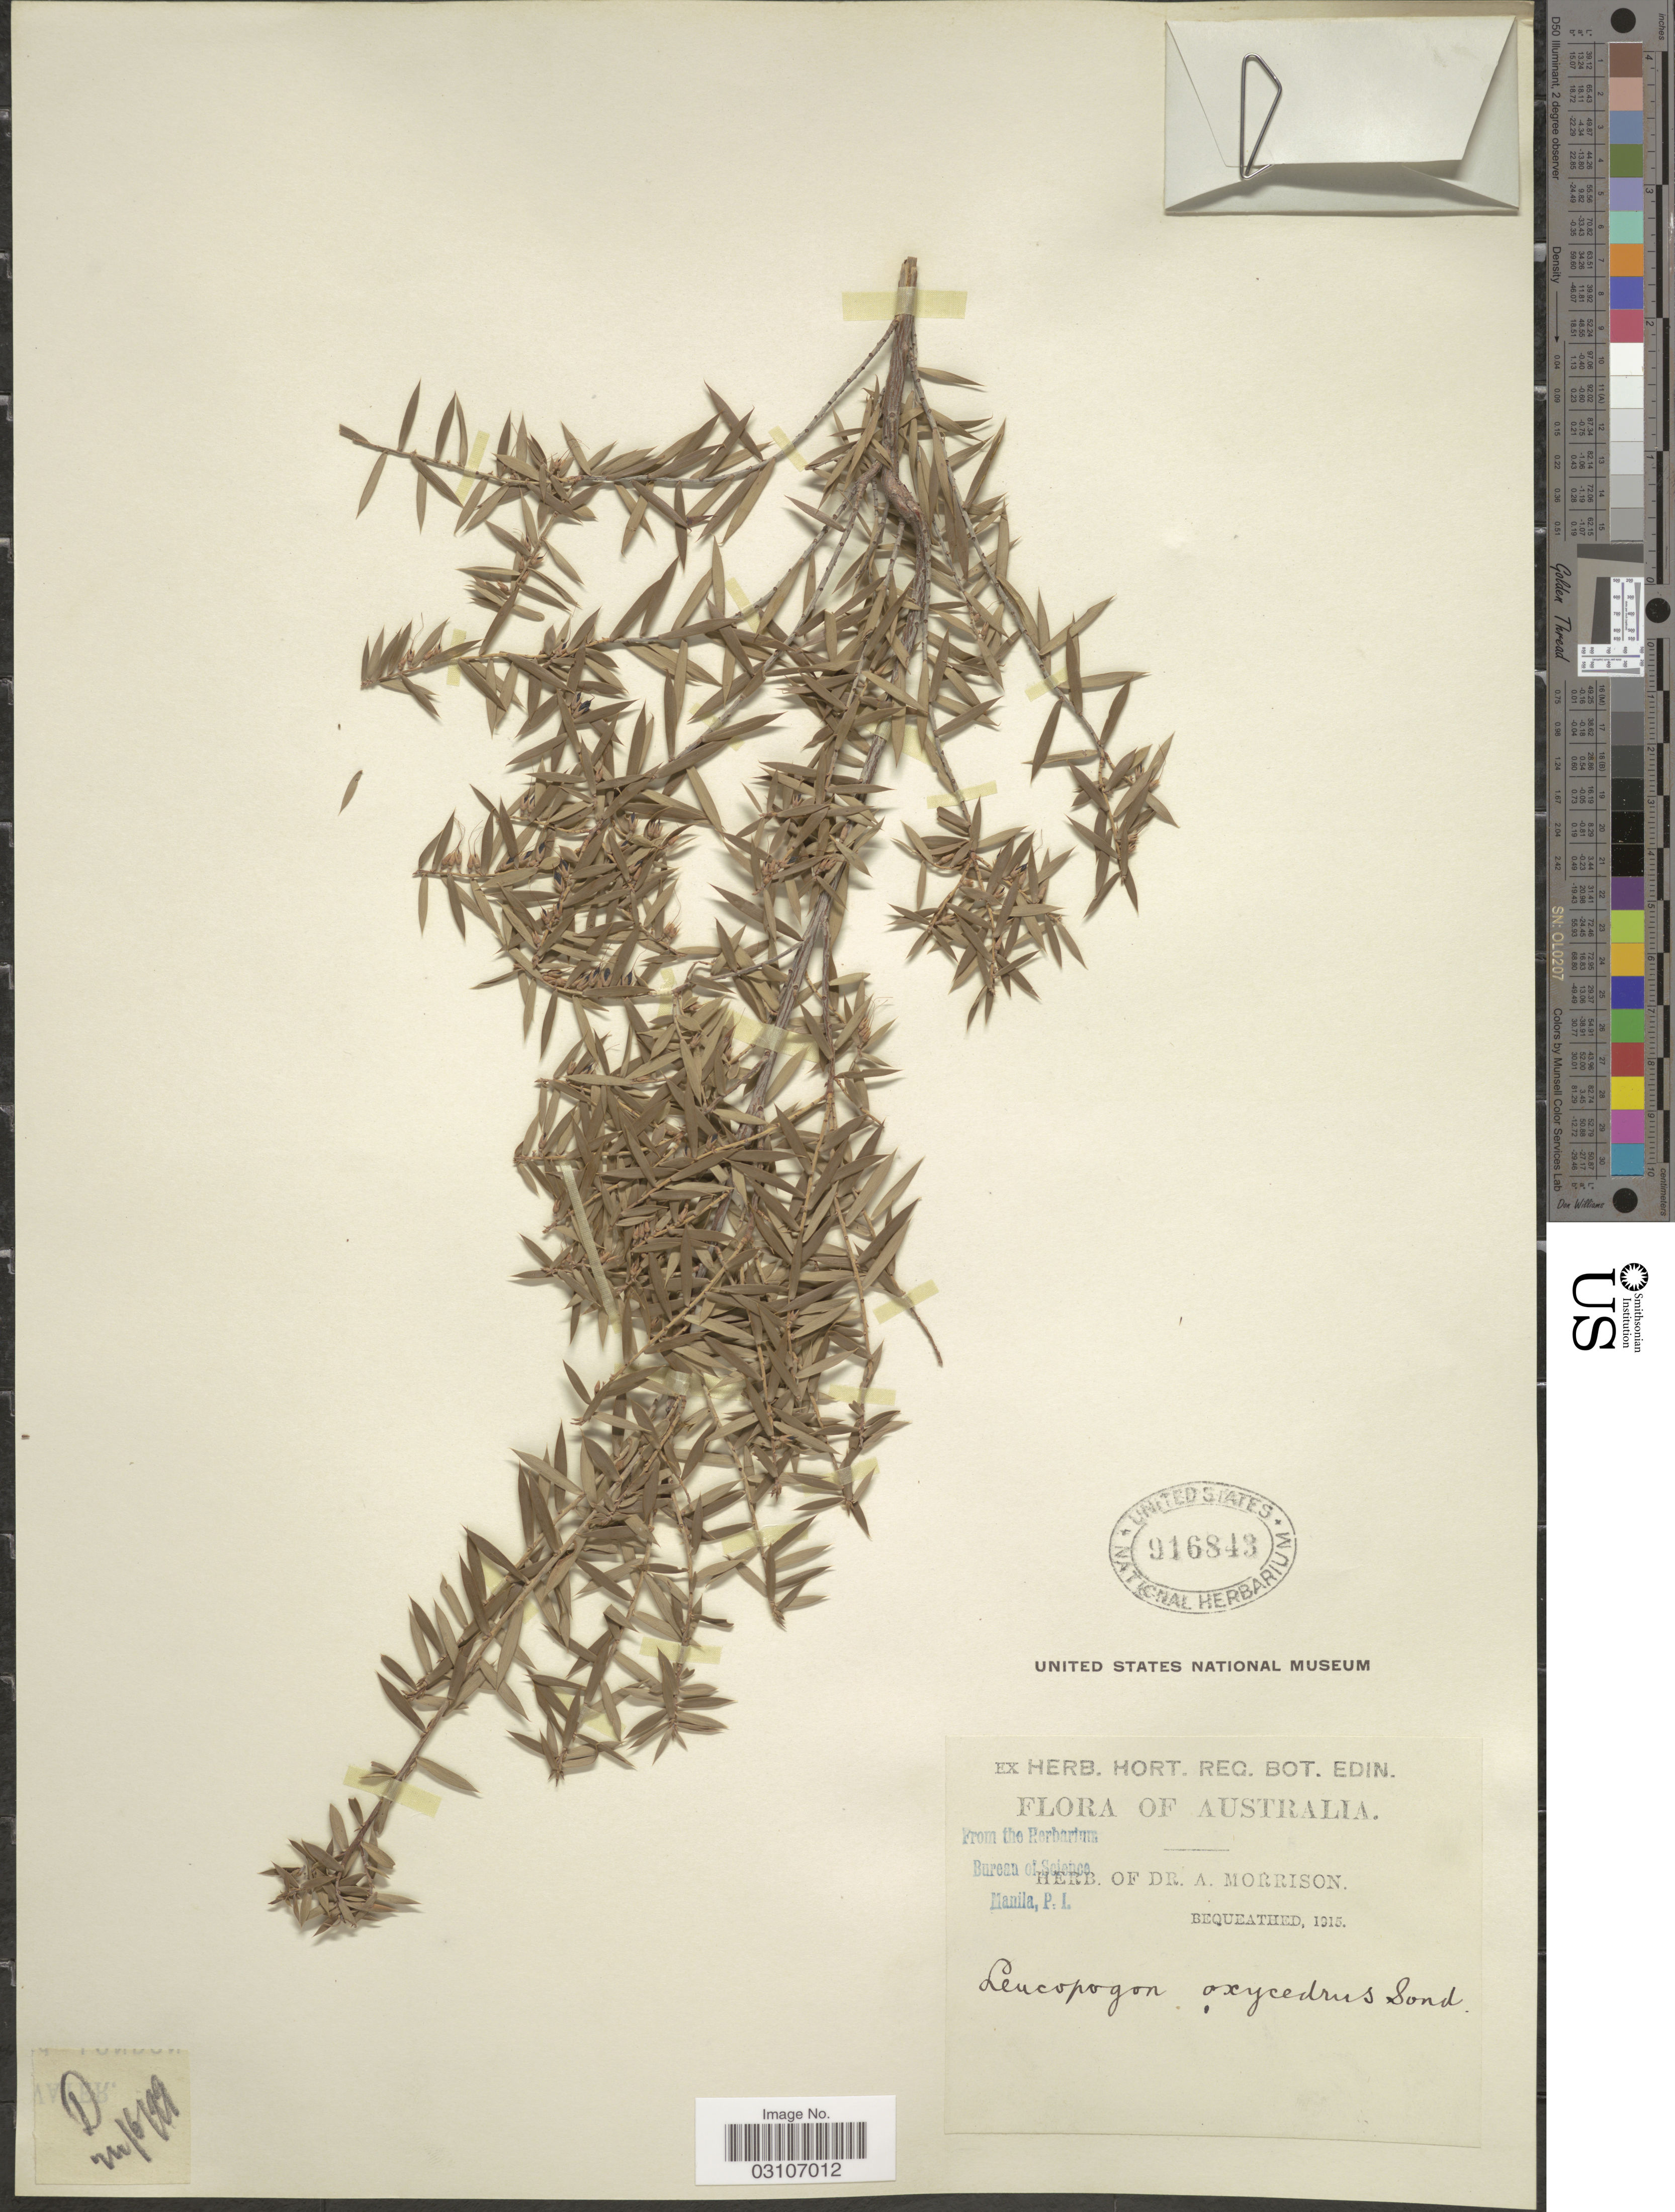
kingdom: Plantae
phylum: Tracheophyta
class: Magnoliopsida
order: Ericales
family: Ericaceae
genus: Leucopogon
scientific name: Leucopogon oxycedrus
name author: Sond.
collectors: ex herb. Dr. A. Morrison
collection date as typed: Transcribed d/m/y: 24/6/99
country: Australia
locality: D.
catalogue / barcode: US 916843